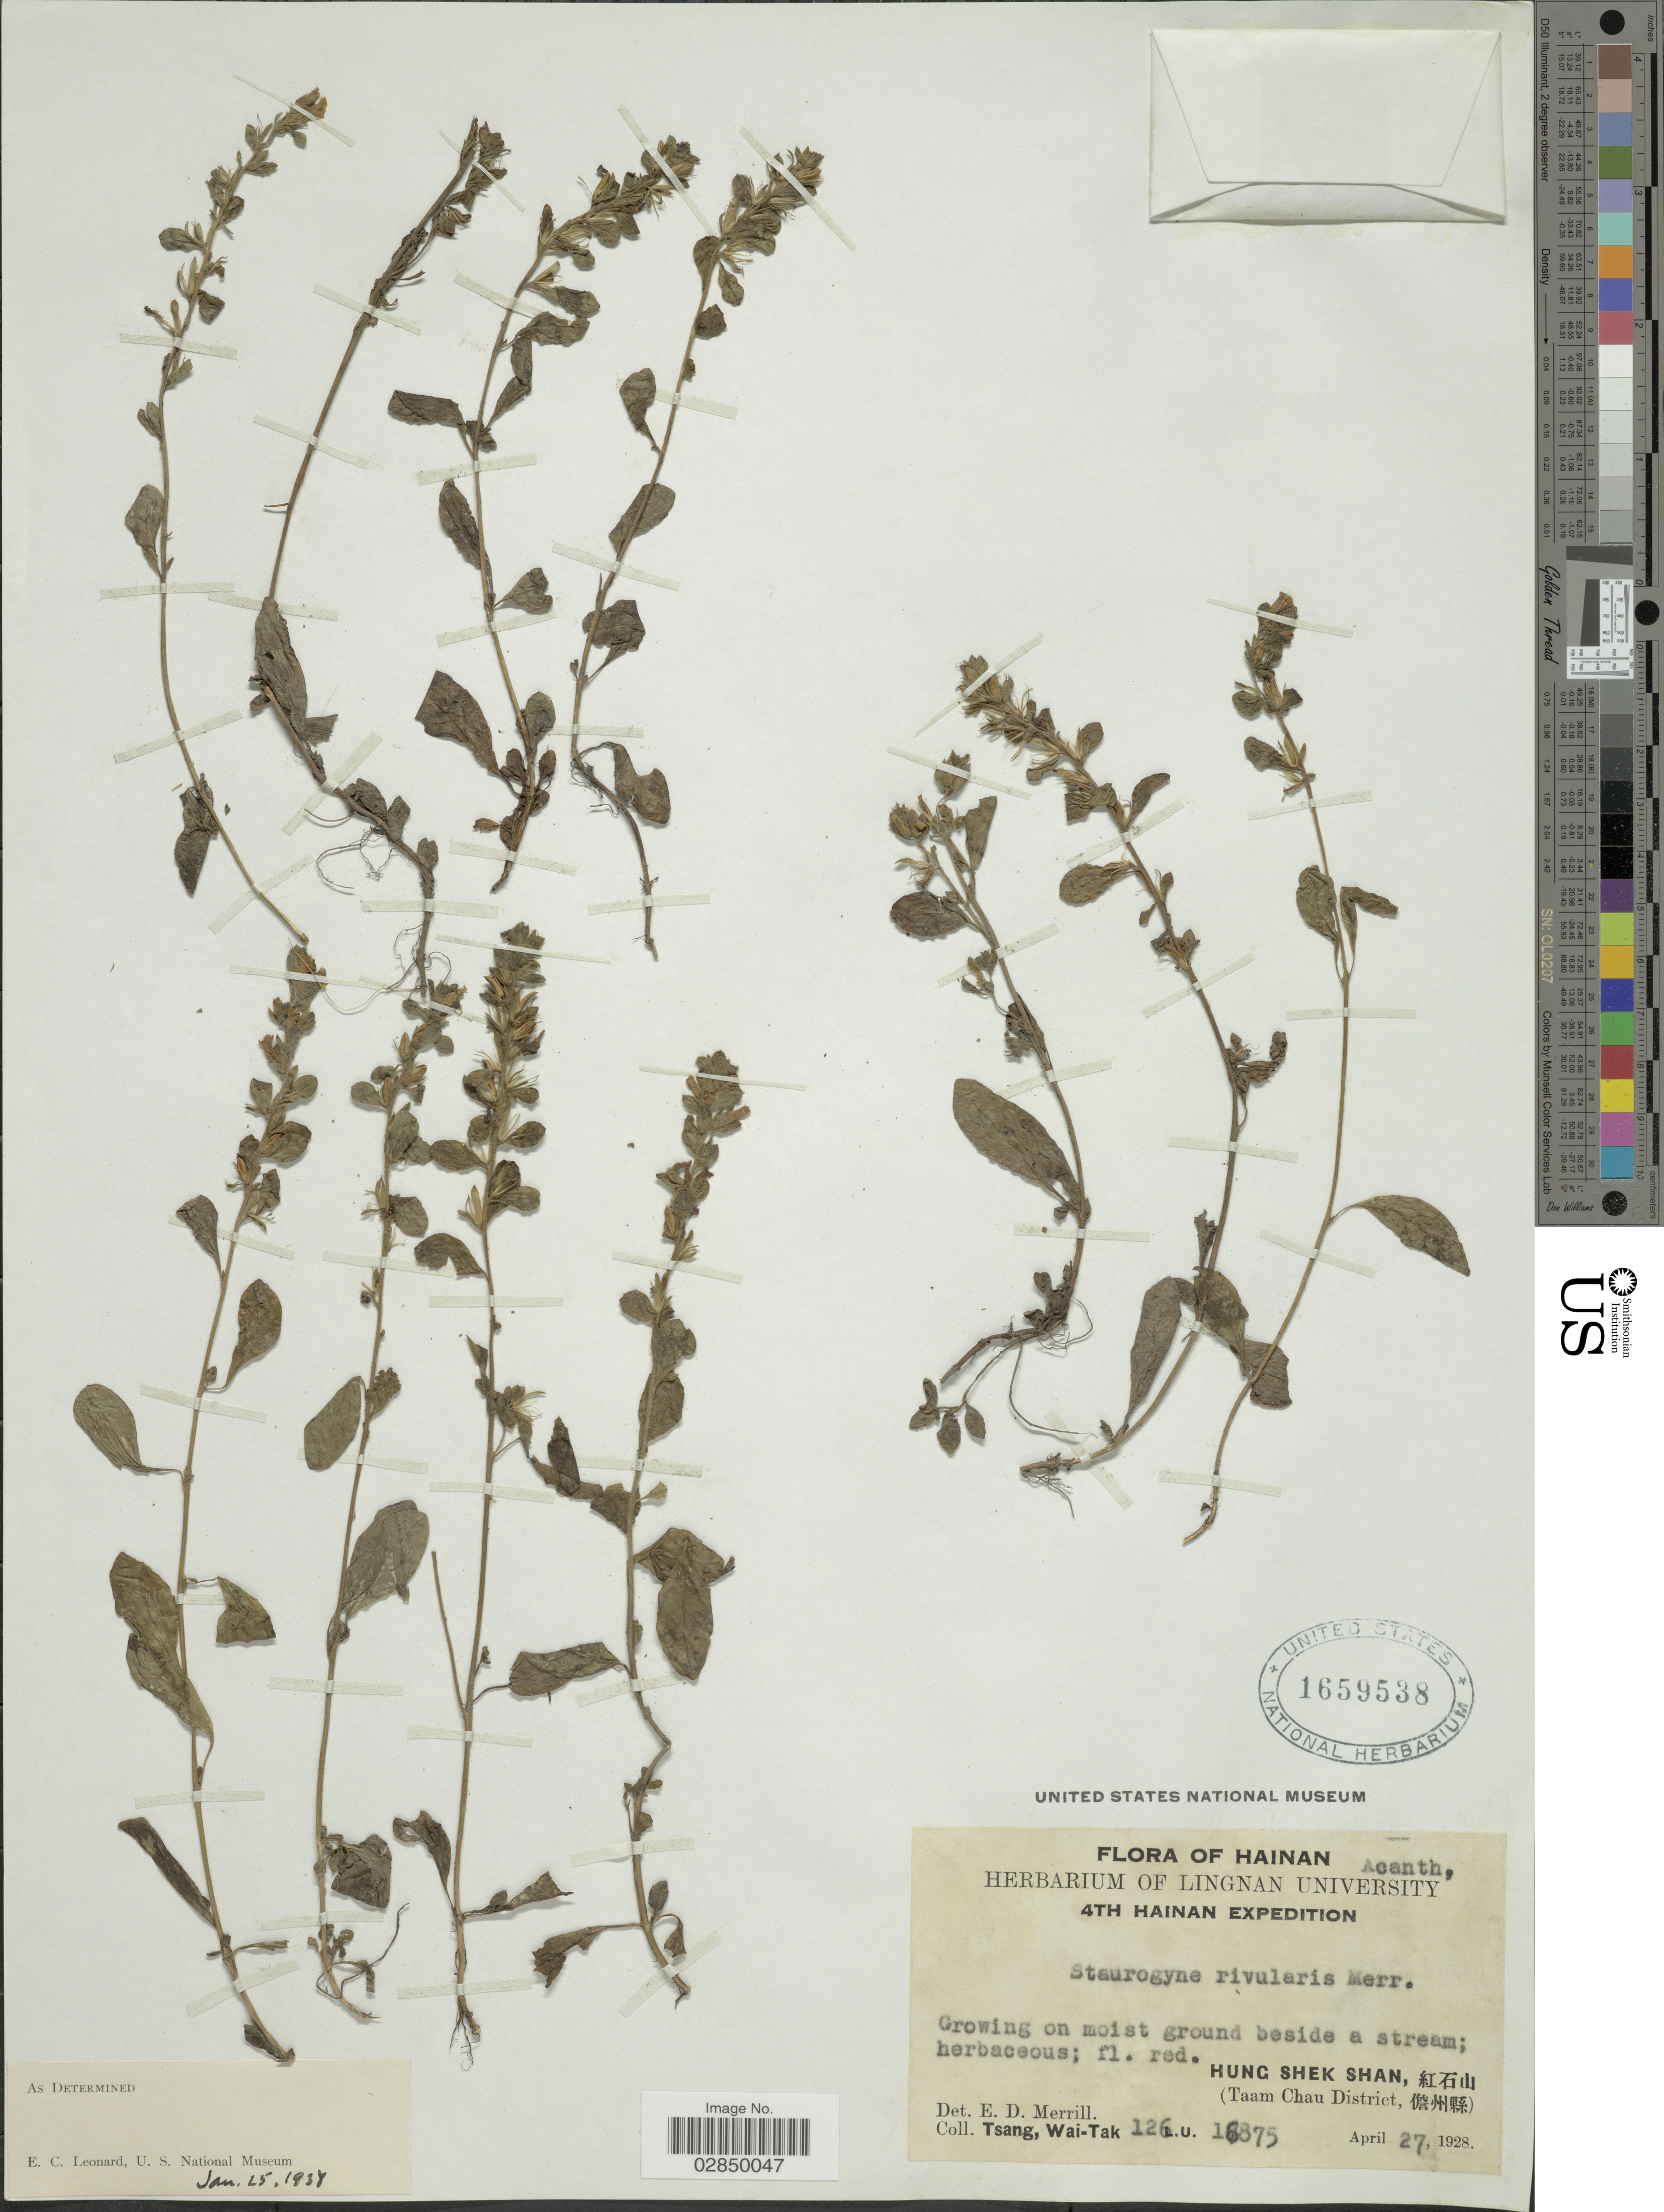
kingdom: Plantae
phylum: Tracheophyta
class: Magnoliopsida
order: Lamiales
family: Acanthaceae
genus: Staurogyne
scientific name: Staurogyne rivularis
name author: Merr.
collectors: W. T. Tsang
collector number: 126L.U.16875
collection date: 1928-04-27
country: China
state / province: Hainan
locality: Hung Shek Shan (Taam Chau District).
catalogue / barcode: US 1659538